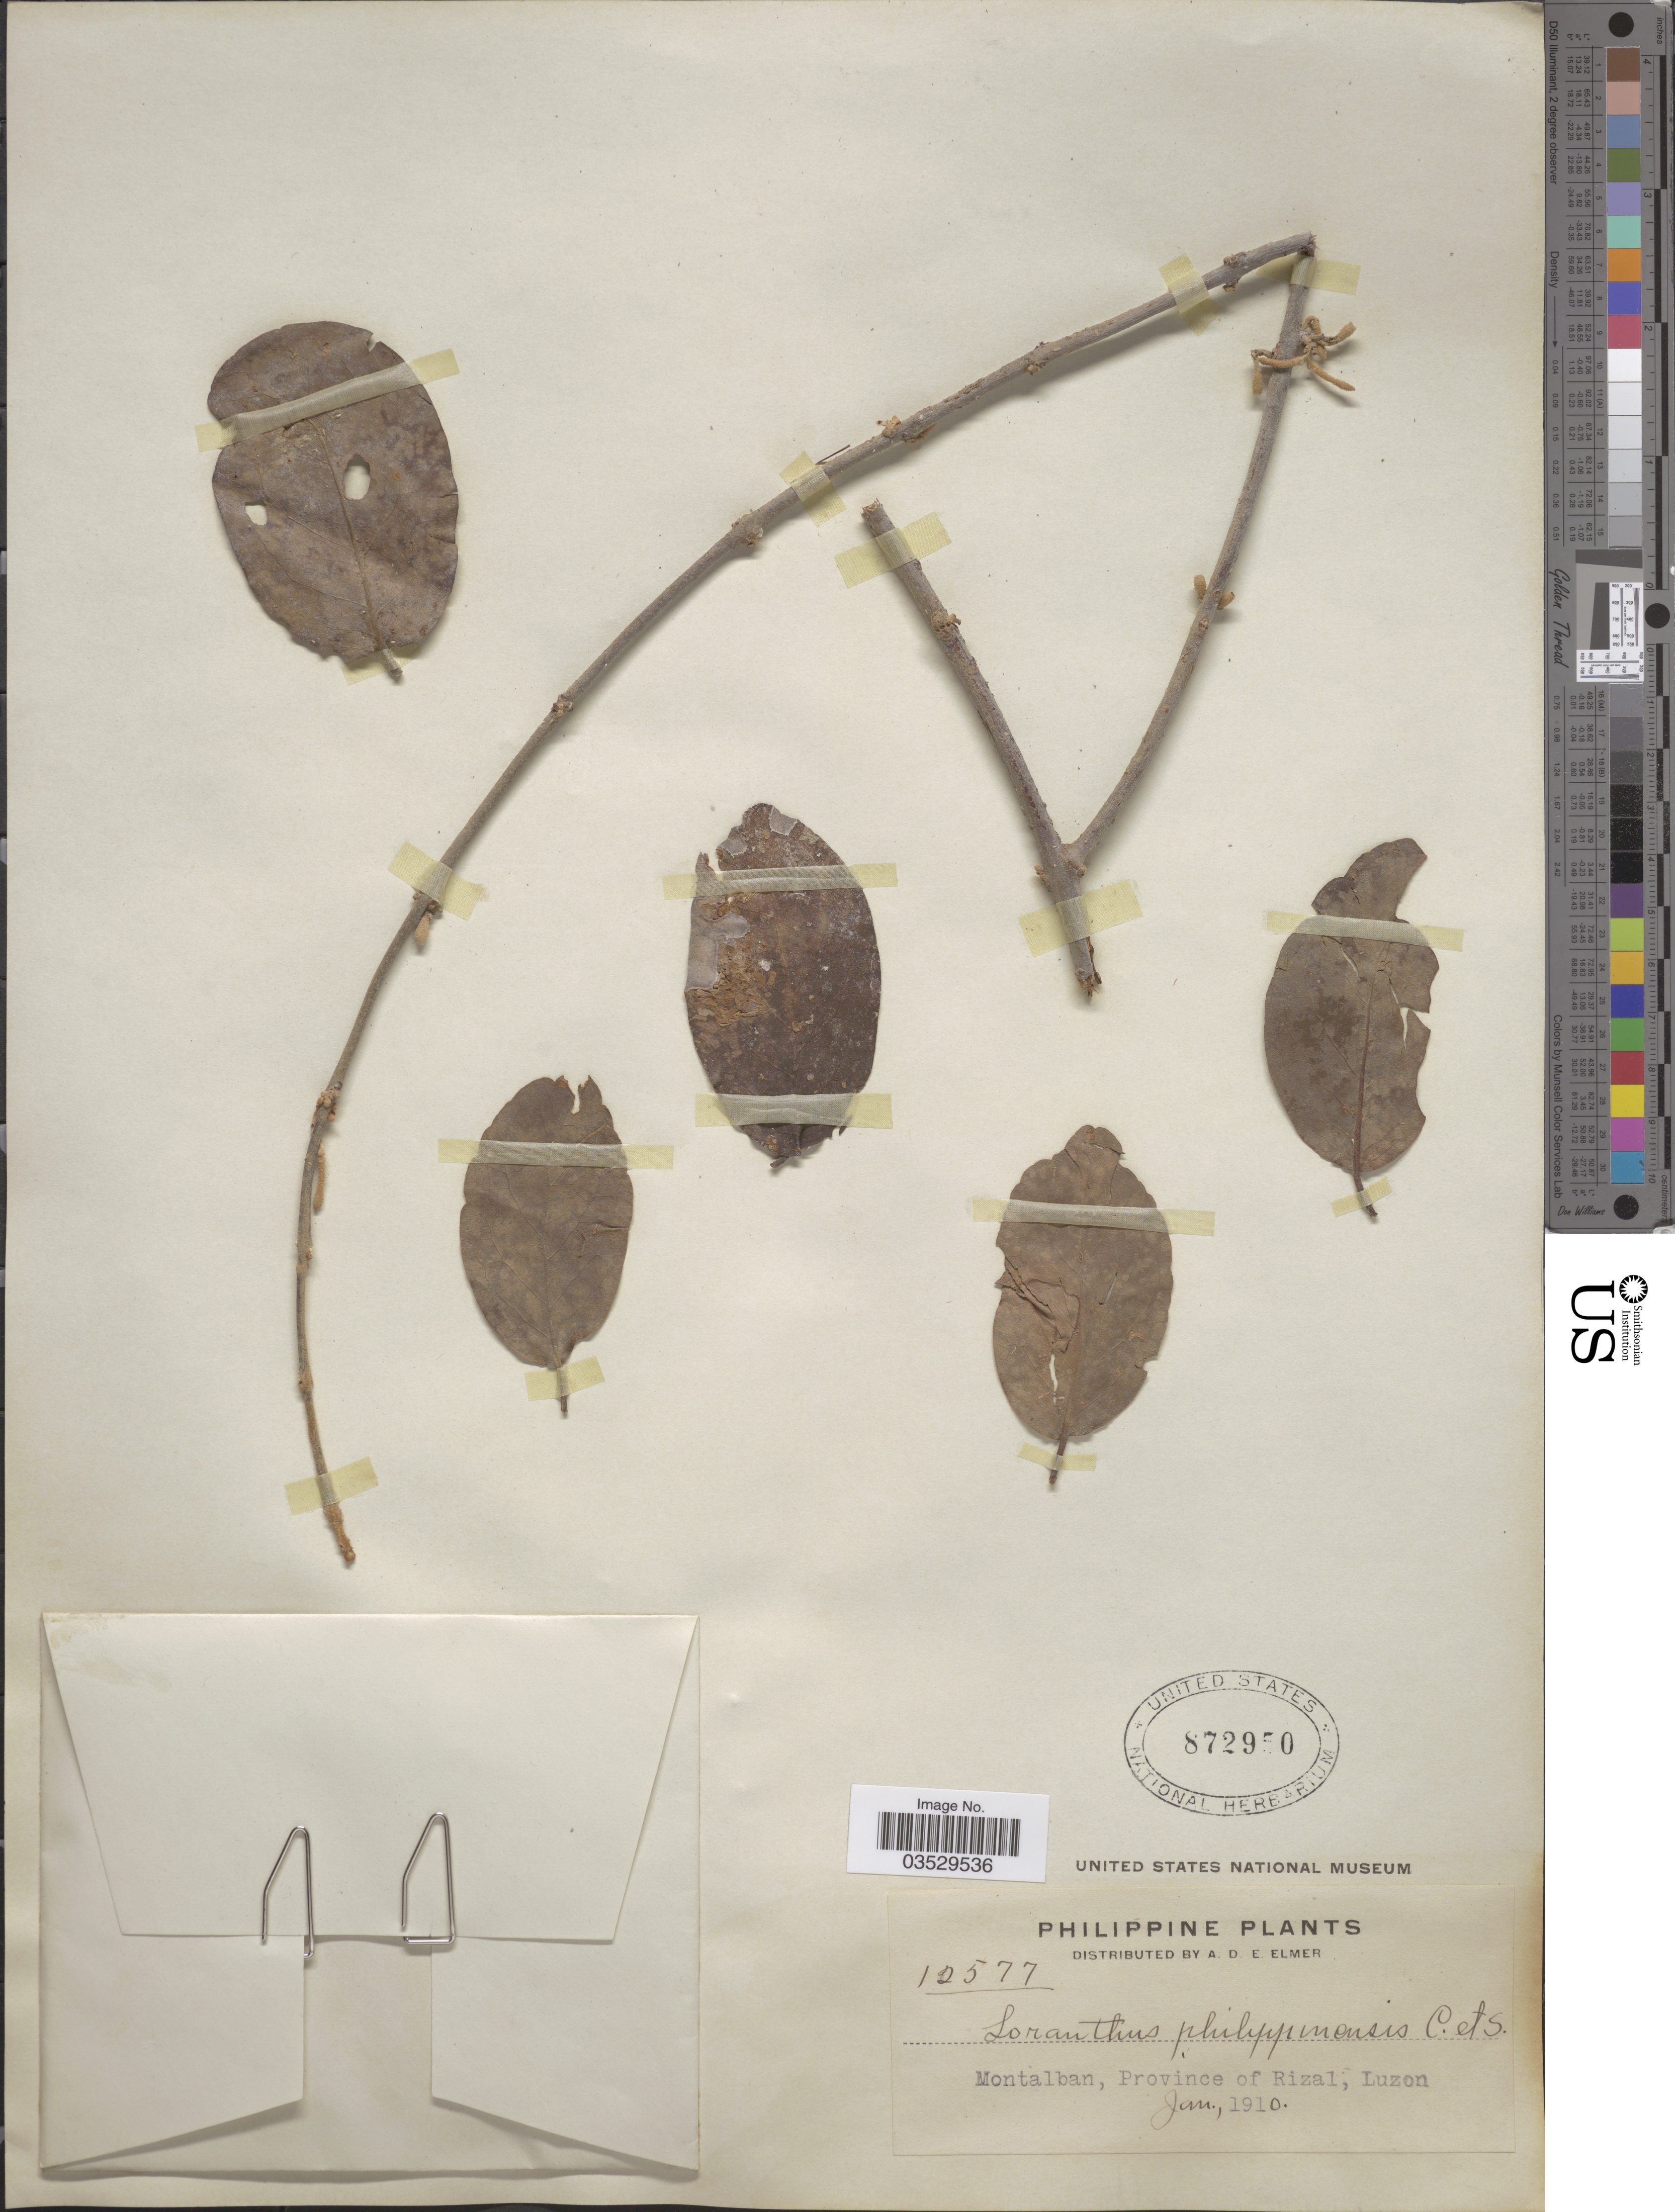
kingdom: Plantae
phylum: Tracheophyta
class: Magnoliopsida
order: Santalales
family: Loranthaceae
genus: Scurrula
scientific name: Scurrula atropurpurea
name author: (Blume) Danser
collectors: A. D. E. Elmer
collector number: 12577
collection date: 1910-01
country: Philippines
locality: Montalban, Province of Rizal, Luzon.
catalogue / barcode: US 872950